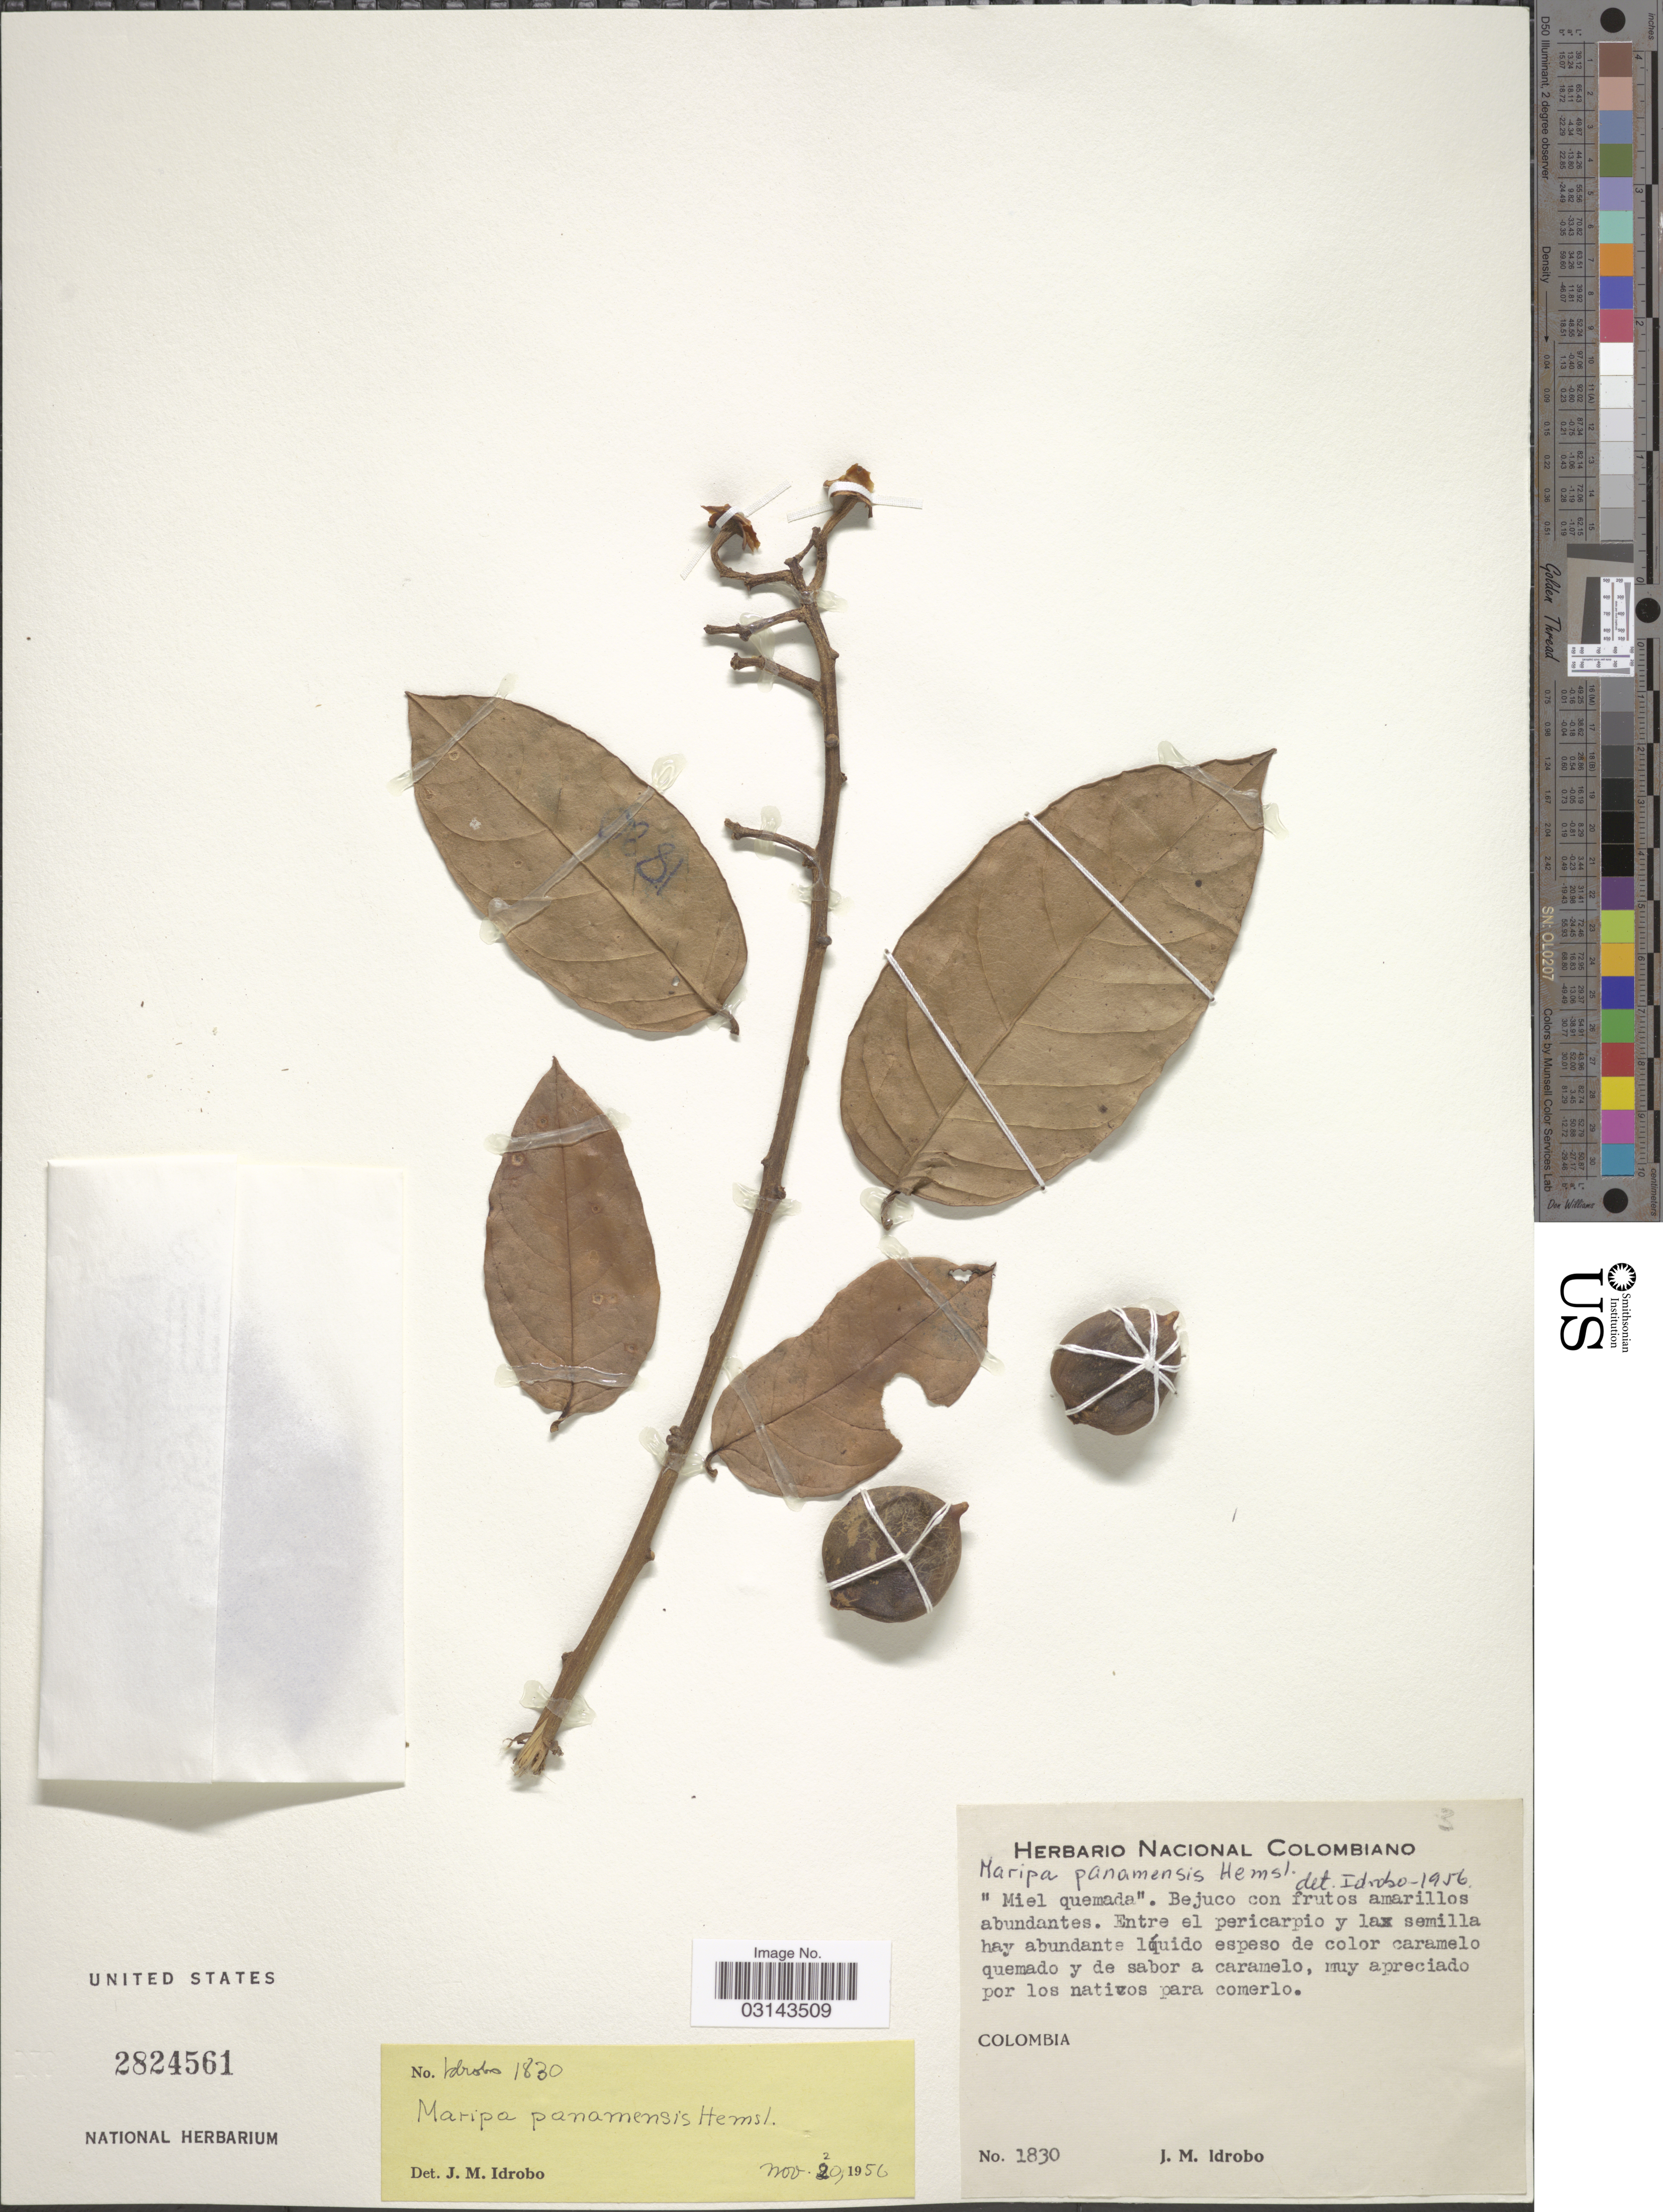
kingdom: Plantae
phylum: Tracheophyta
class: Magnoliopsida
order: Solanales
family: Convolvulaceae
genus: Maripa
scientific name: Maripa panamensis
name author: Hemsl.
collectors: J. M. Idrobo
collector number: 1830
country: Colombia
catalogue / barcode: US 2824561